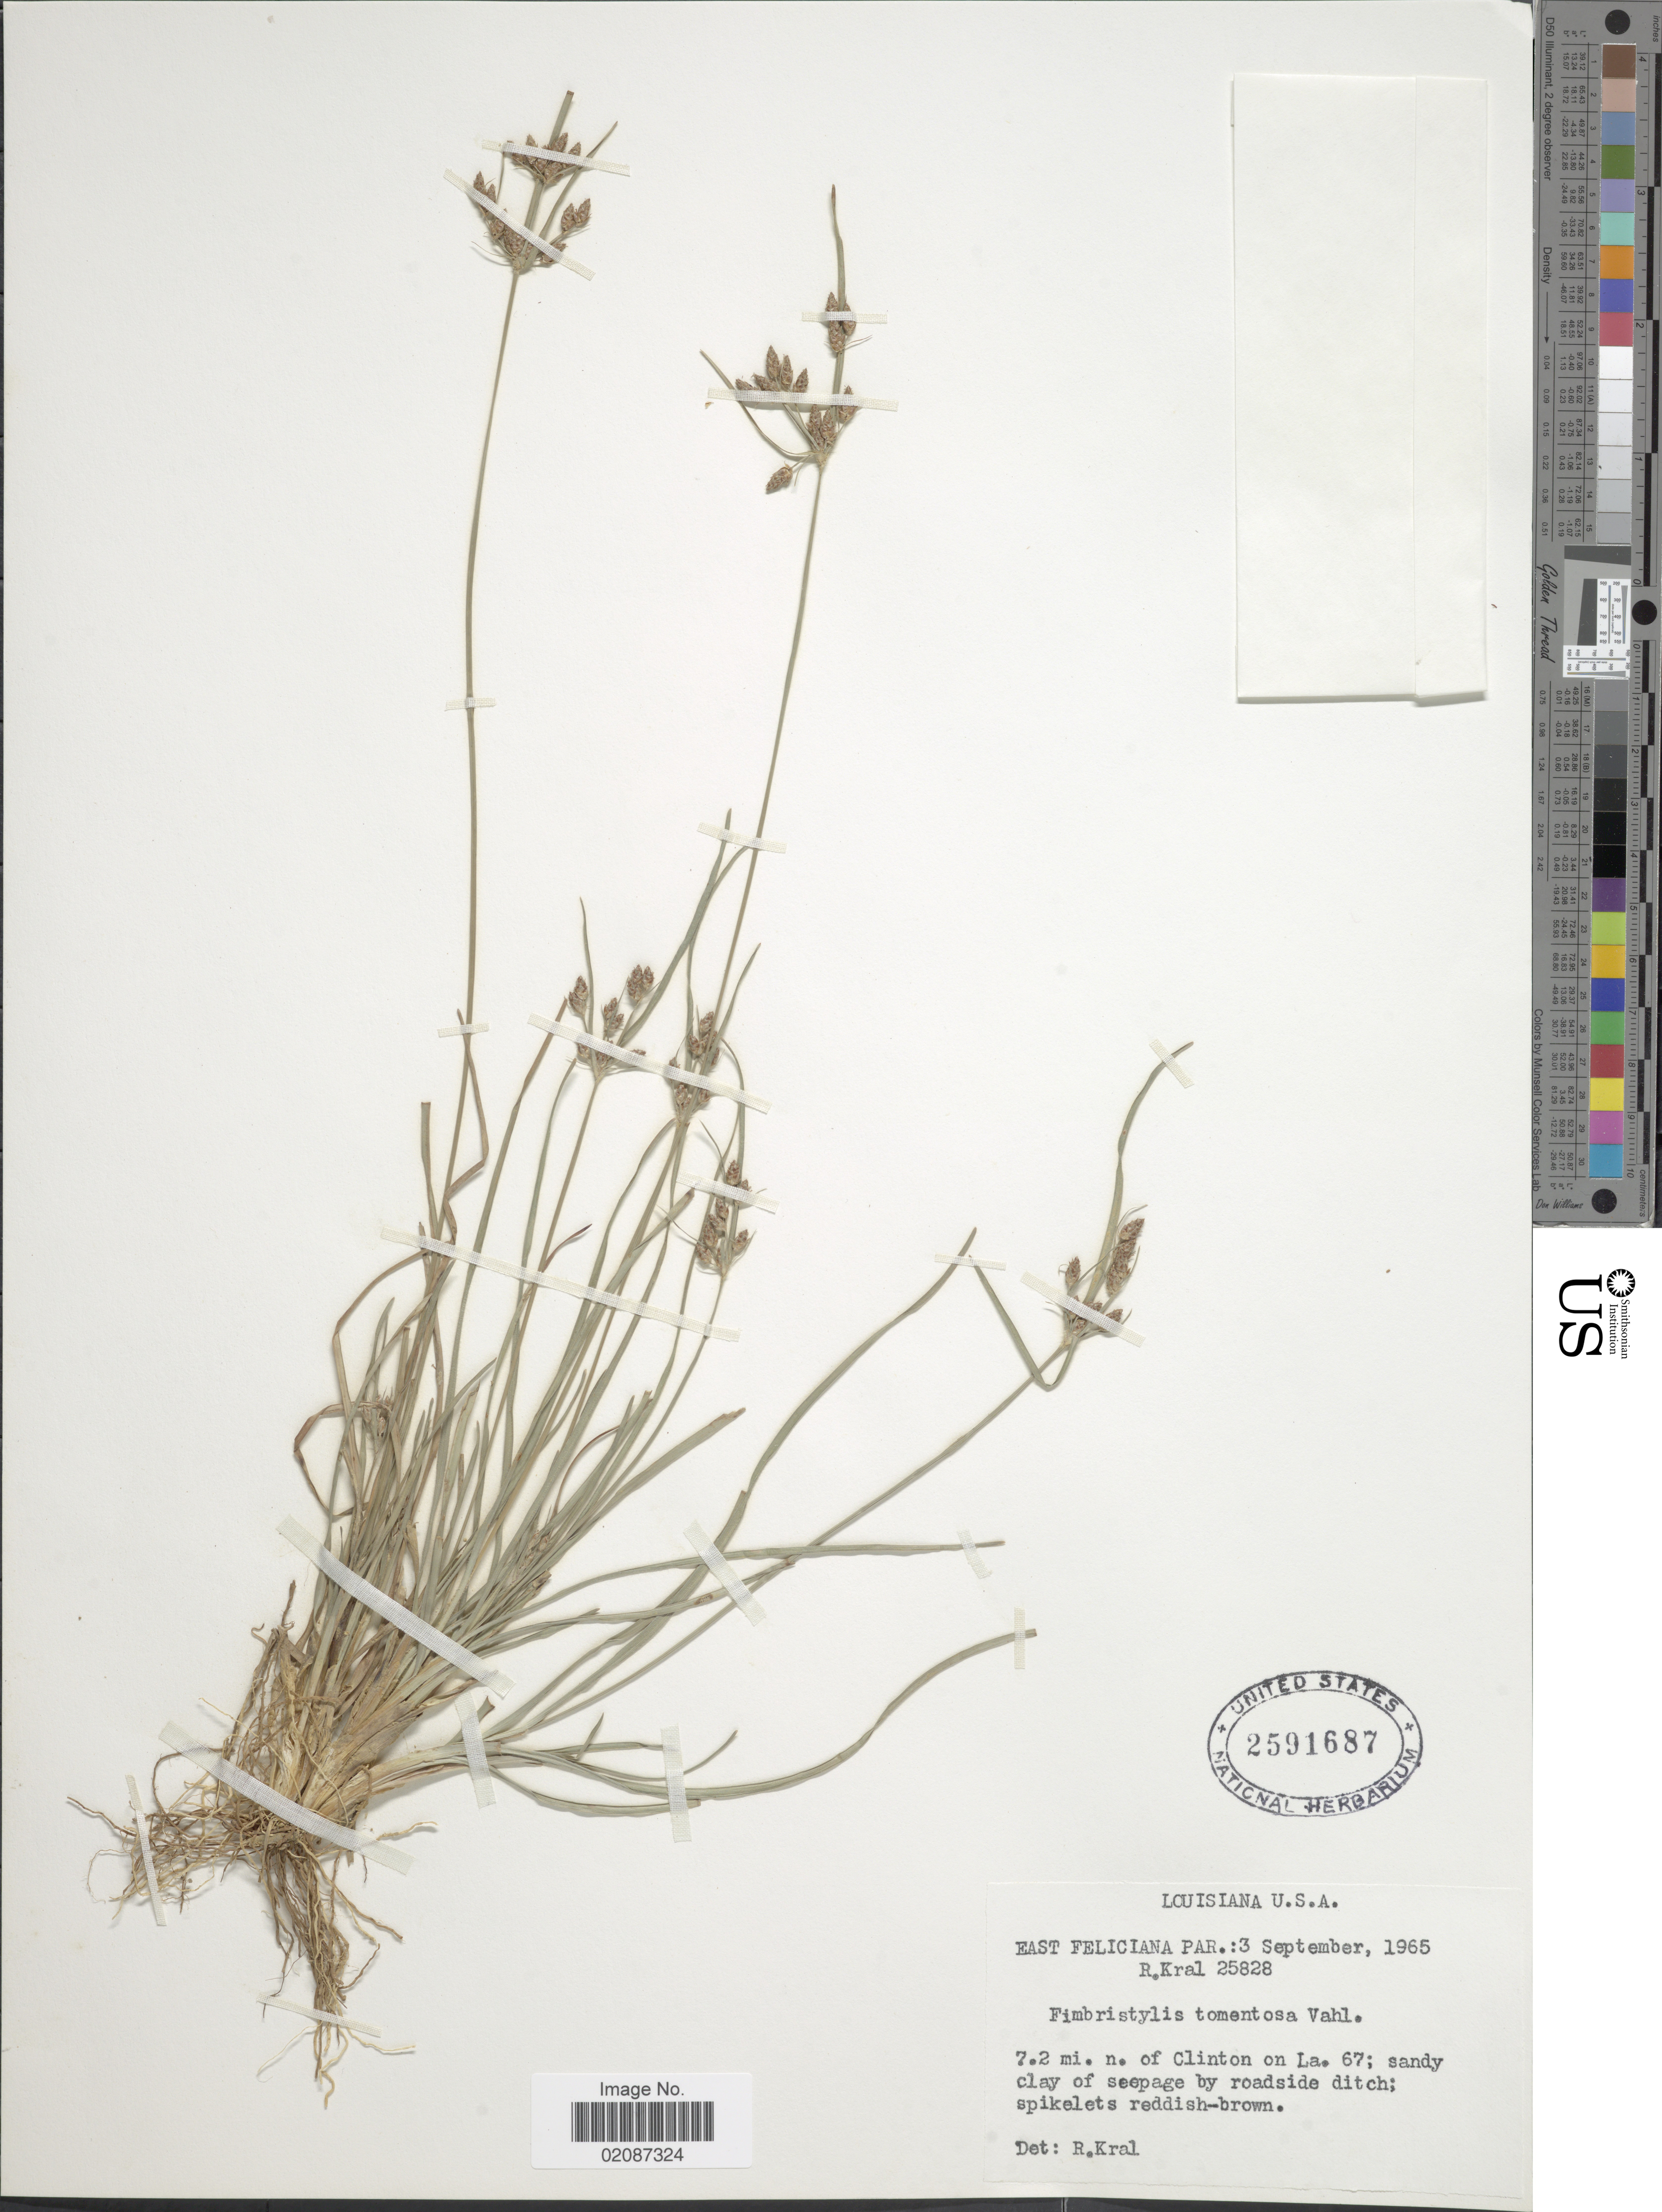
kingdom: Plantae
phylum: Tracheophyta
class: Liliopsida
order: Poales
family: Cyperaceae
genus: Fimbristylis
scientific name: Fimbristylis tomentosa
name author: Vahl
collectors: R. Kral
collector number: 25828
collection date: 1965-09-03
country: United States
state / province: Louisiana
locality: East Feliciana Par., 7. 2 mi. n. of Clinton on La. 67; sandy clay of seepage by roadside ditch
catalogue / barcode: US 2591687